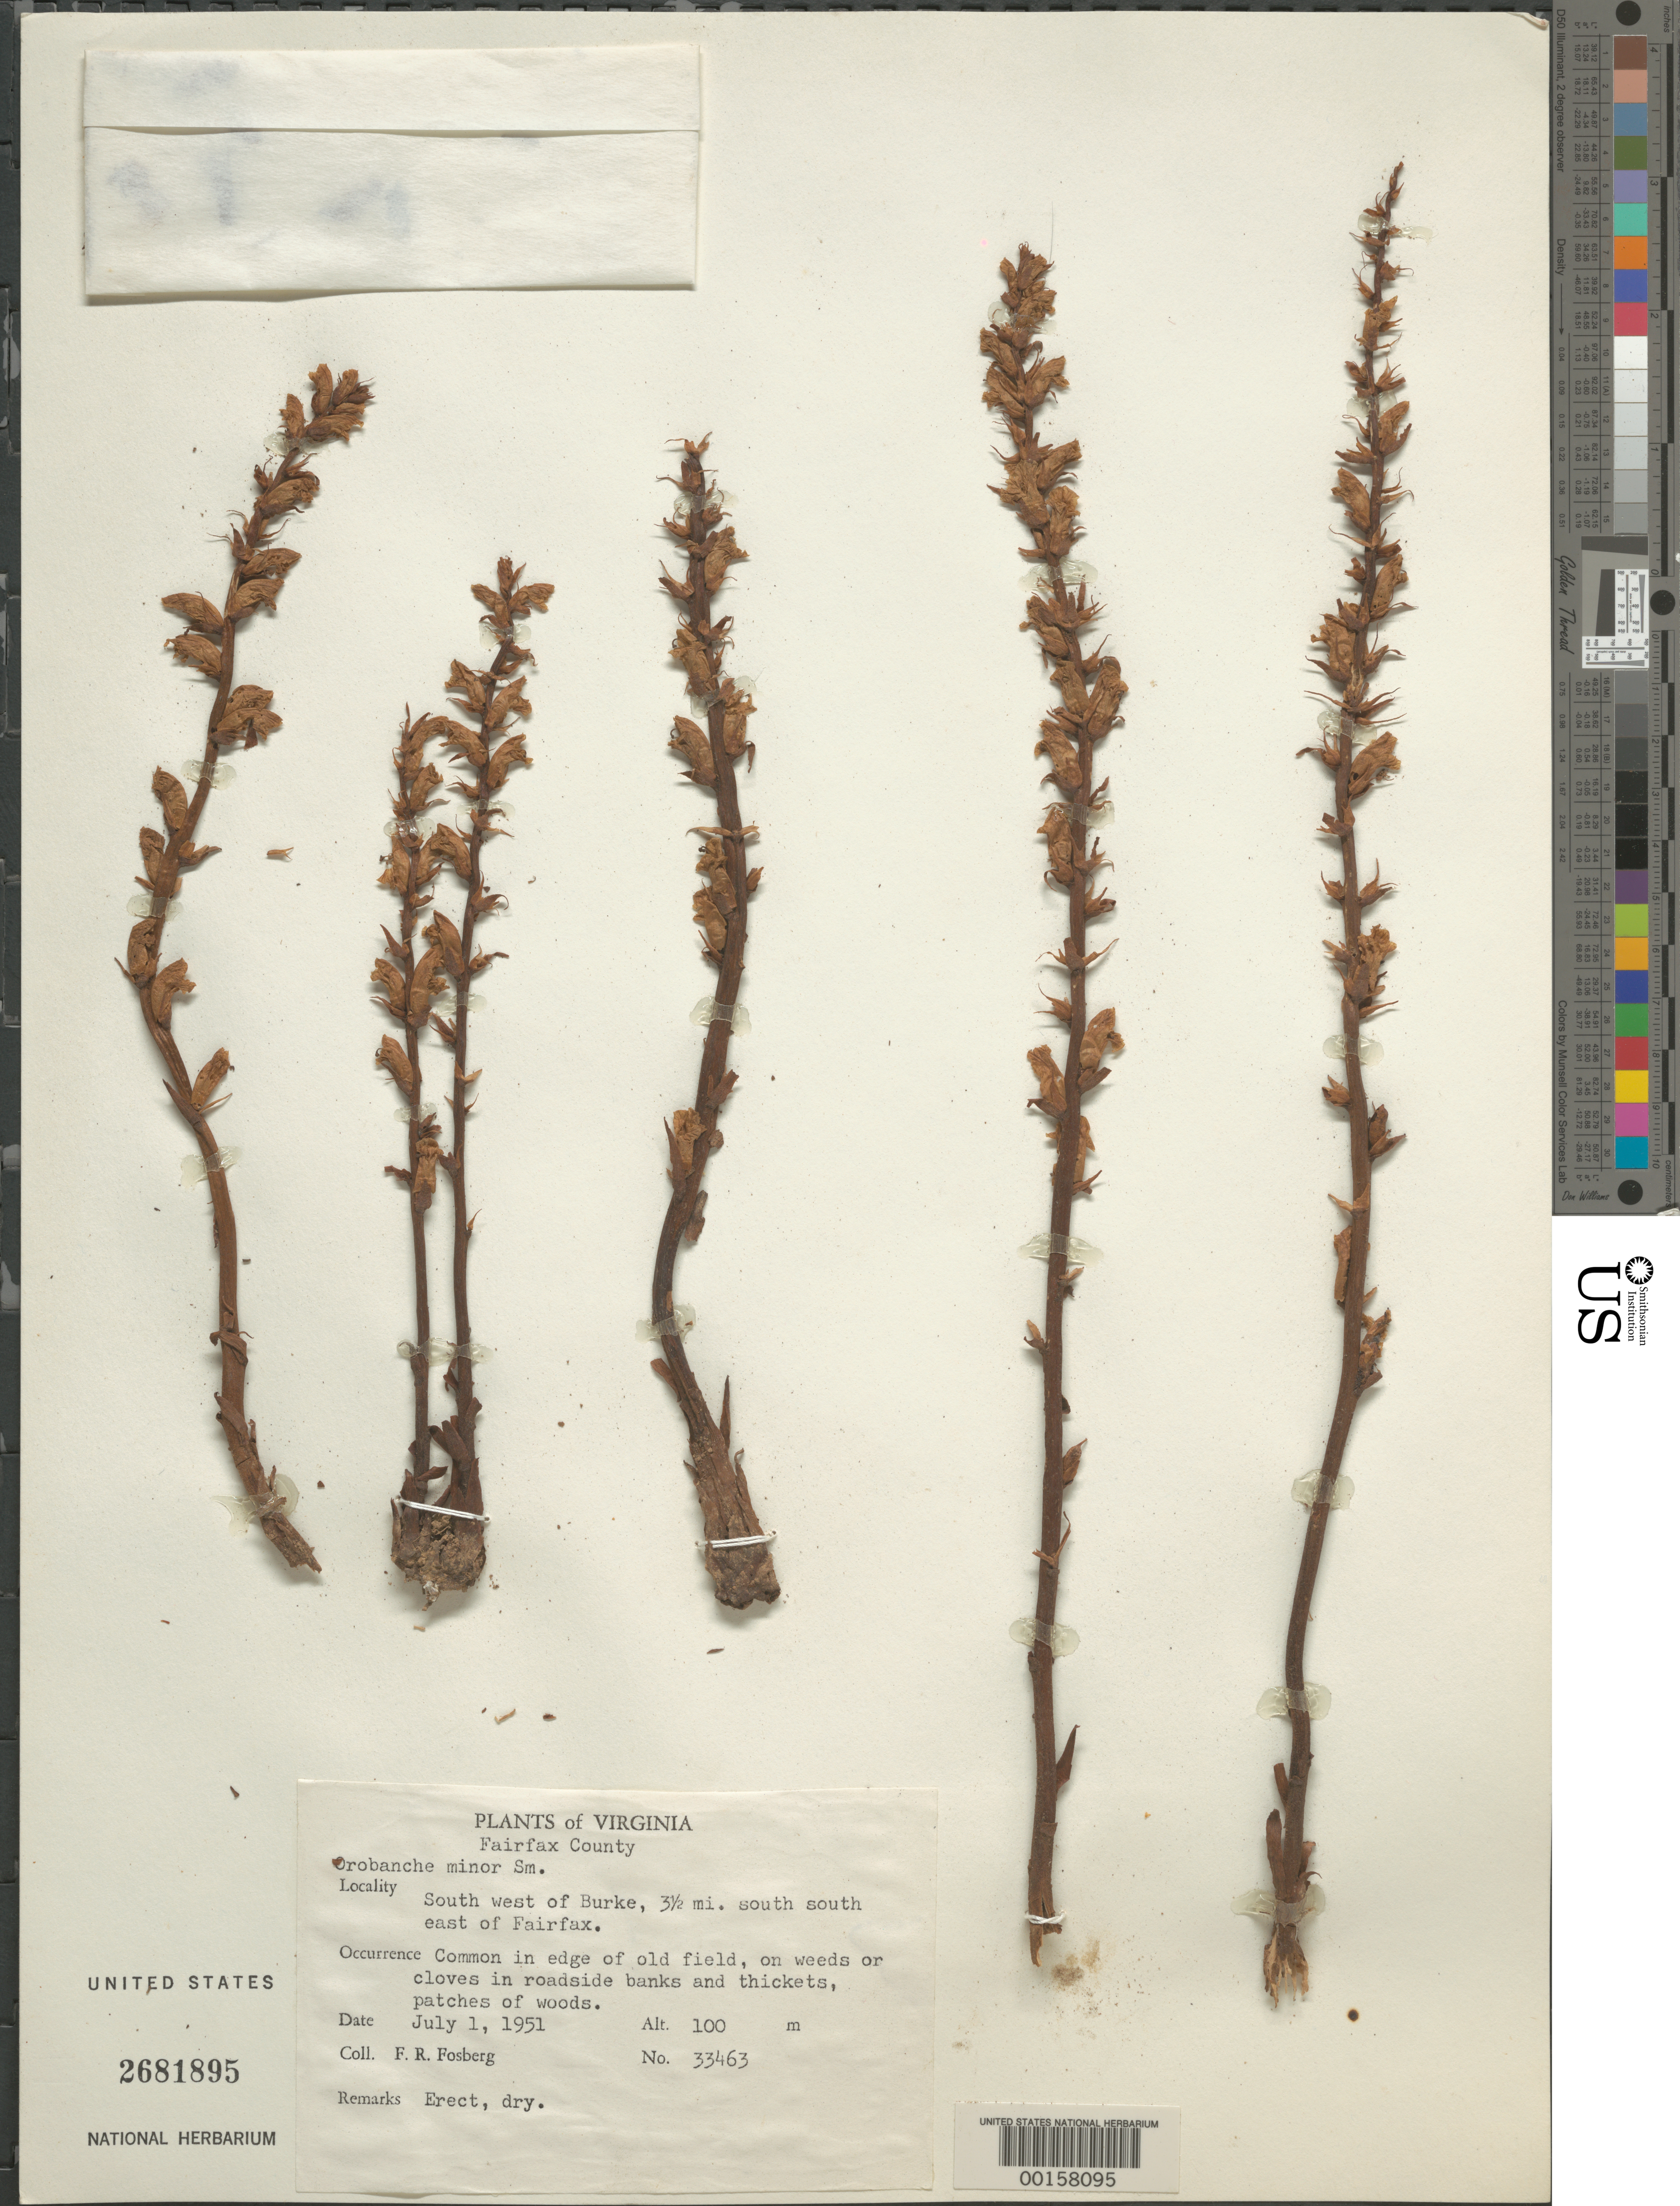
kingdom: Plantae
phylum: Tracheophyta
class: Magnoliopsida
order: Lamiales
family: Orobanchaceae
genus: Orobanche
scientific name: Orobanche minor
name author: Sm.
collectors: F. R. Fosberg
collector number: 33463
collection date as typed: -1 Jul 1951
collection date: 1951-07-01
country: United States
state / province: Virginia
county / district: Fairfax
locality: SW of Burke and South-SE of Fairfax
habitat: Edge of old field, roadside banks and thickets, patches of woods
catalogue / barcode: US 2681895